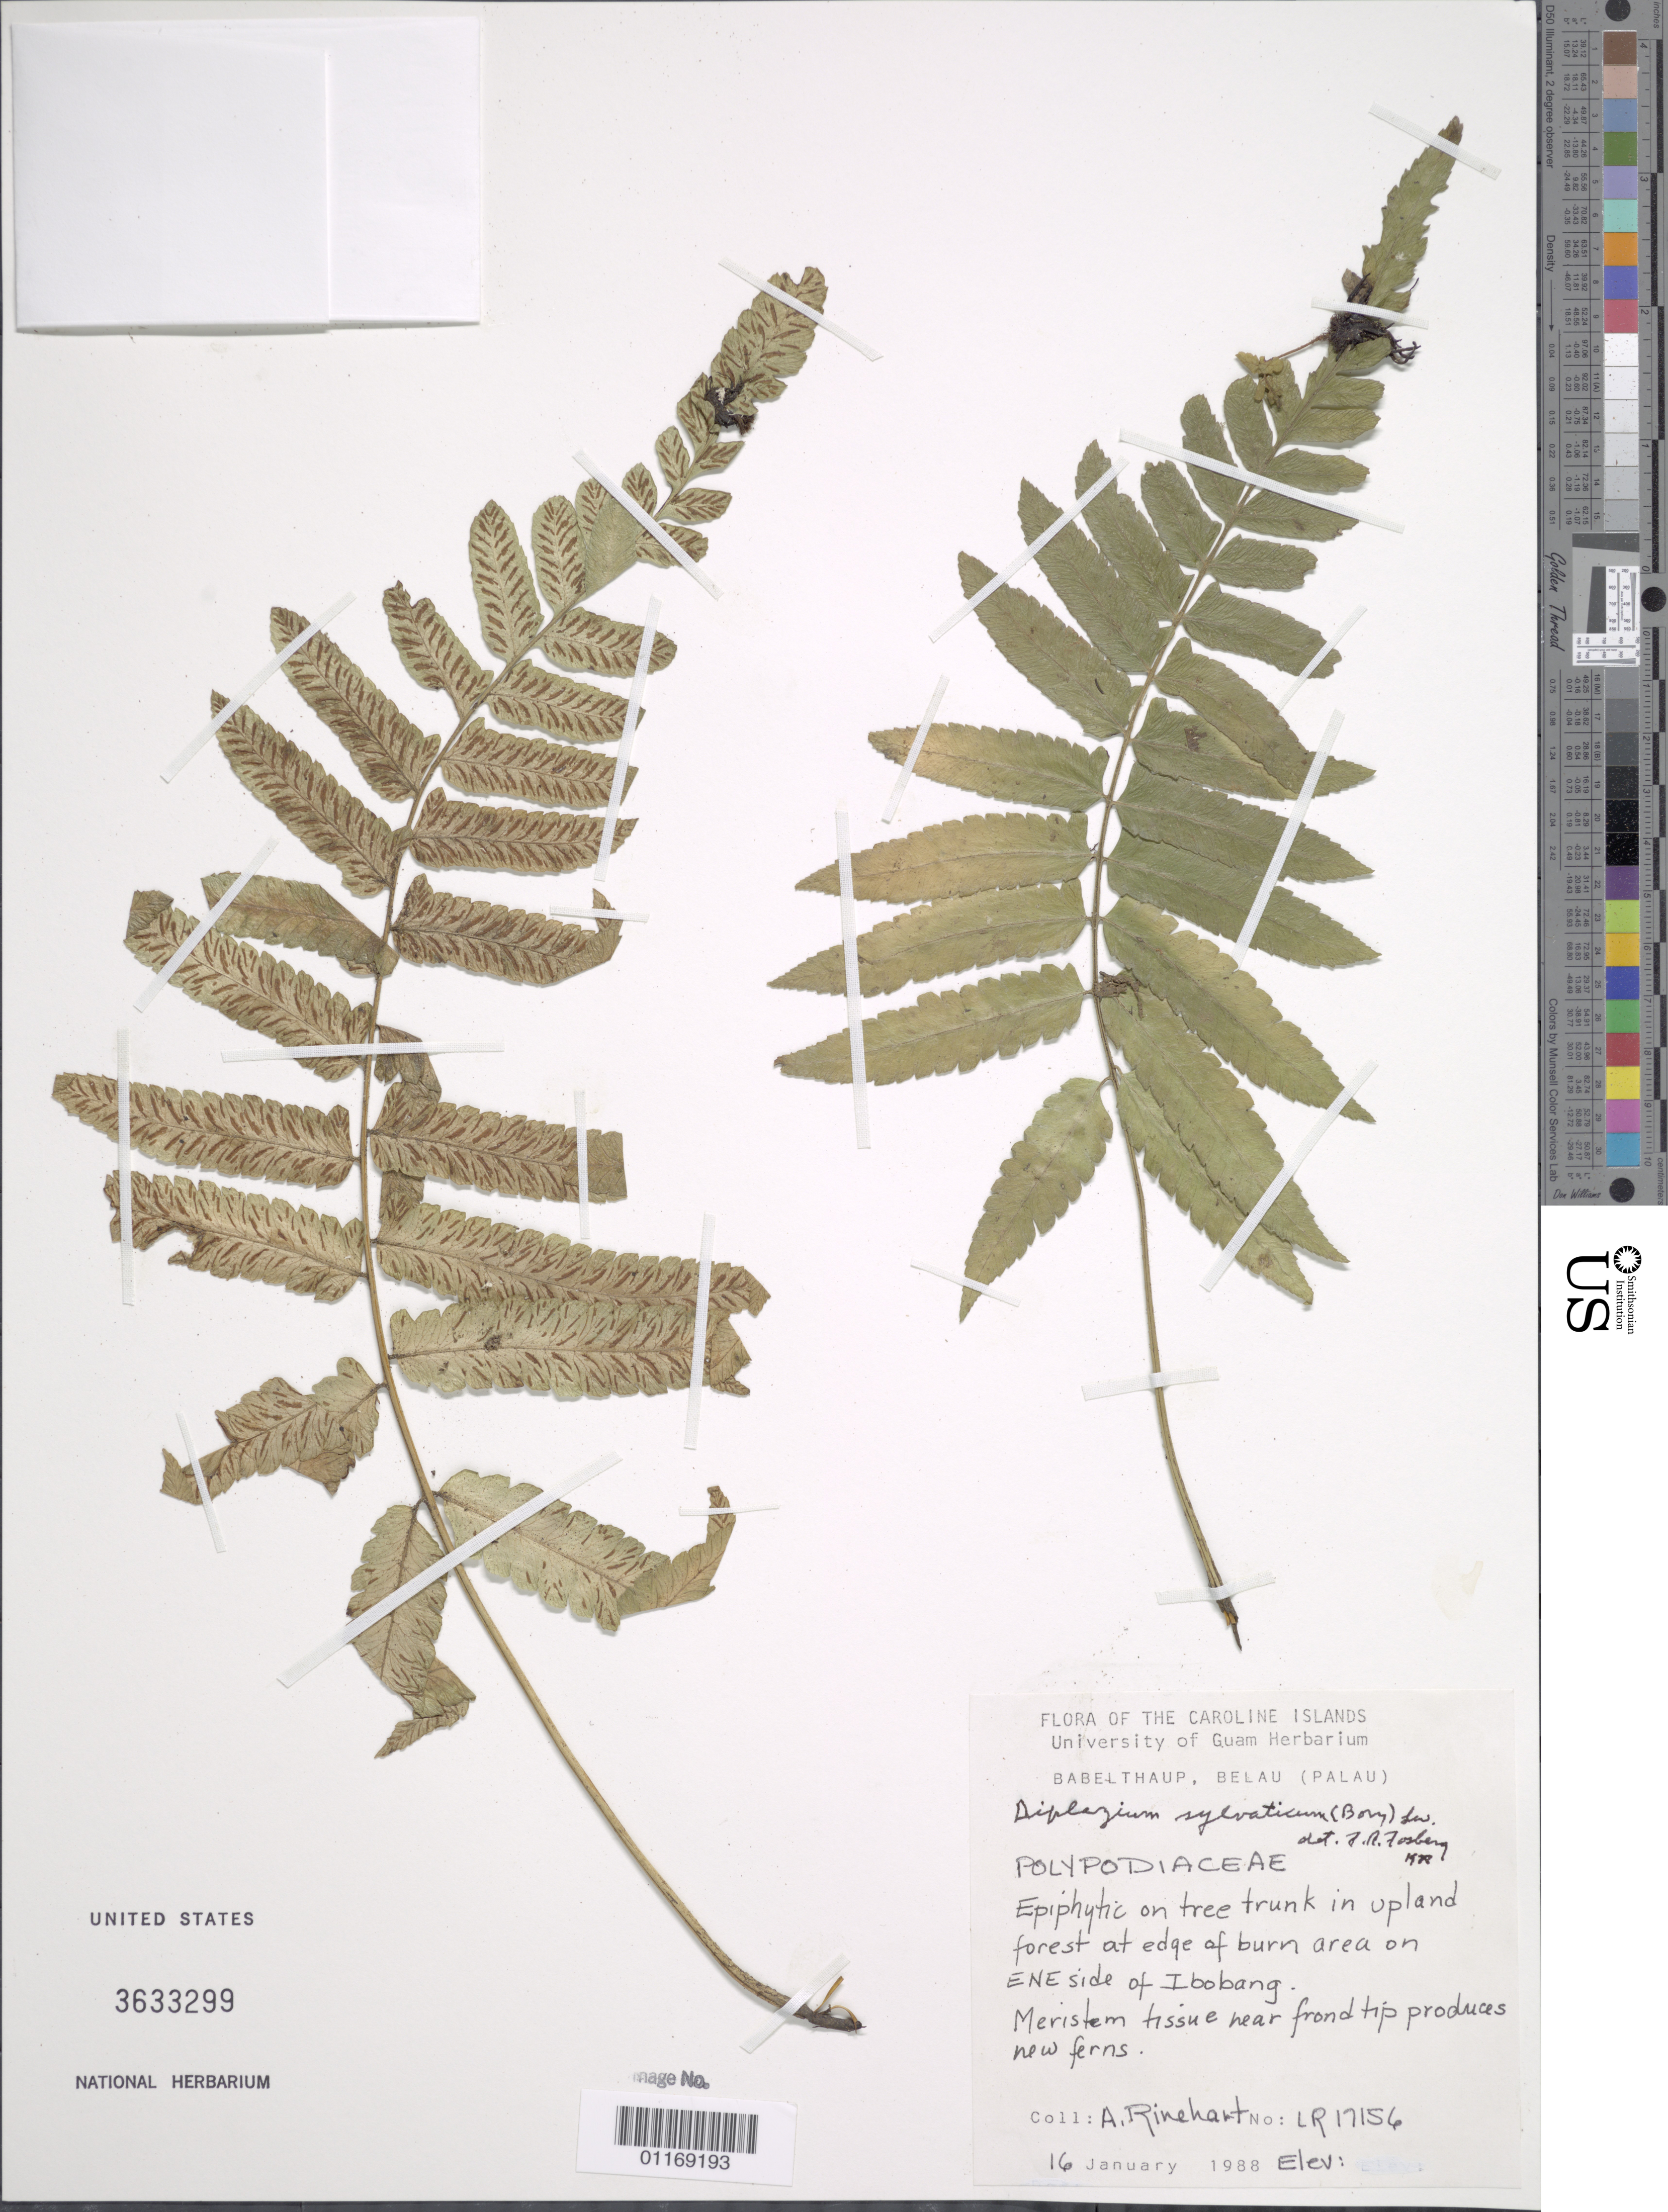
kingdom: Plantae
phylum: Tracheophyta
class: Polypodiopsida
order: Polypodiales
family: Athyriaceae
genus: Diplazium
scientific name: Diplazium silvaticum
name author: Christ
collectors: A. Rinehart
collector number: LR17156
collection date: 1988-01-16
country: Palau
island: Babeldaob [Babelthuap]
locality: Caroline Islands. Babelthaup, Belau (Palau). ENE of Ibobang.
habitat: Upland forest at edge of burn area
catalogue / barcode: US 1657141